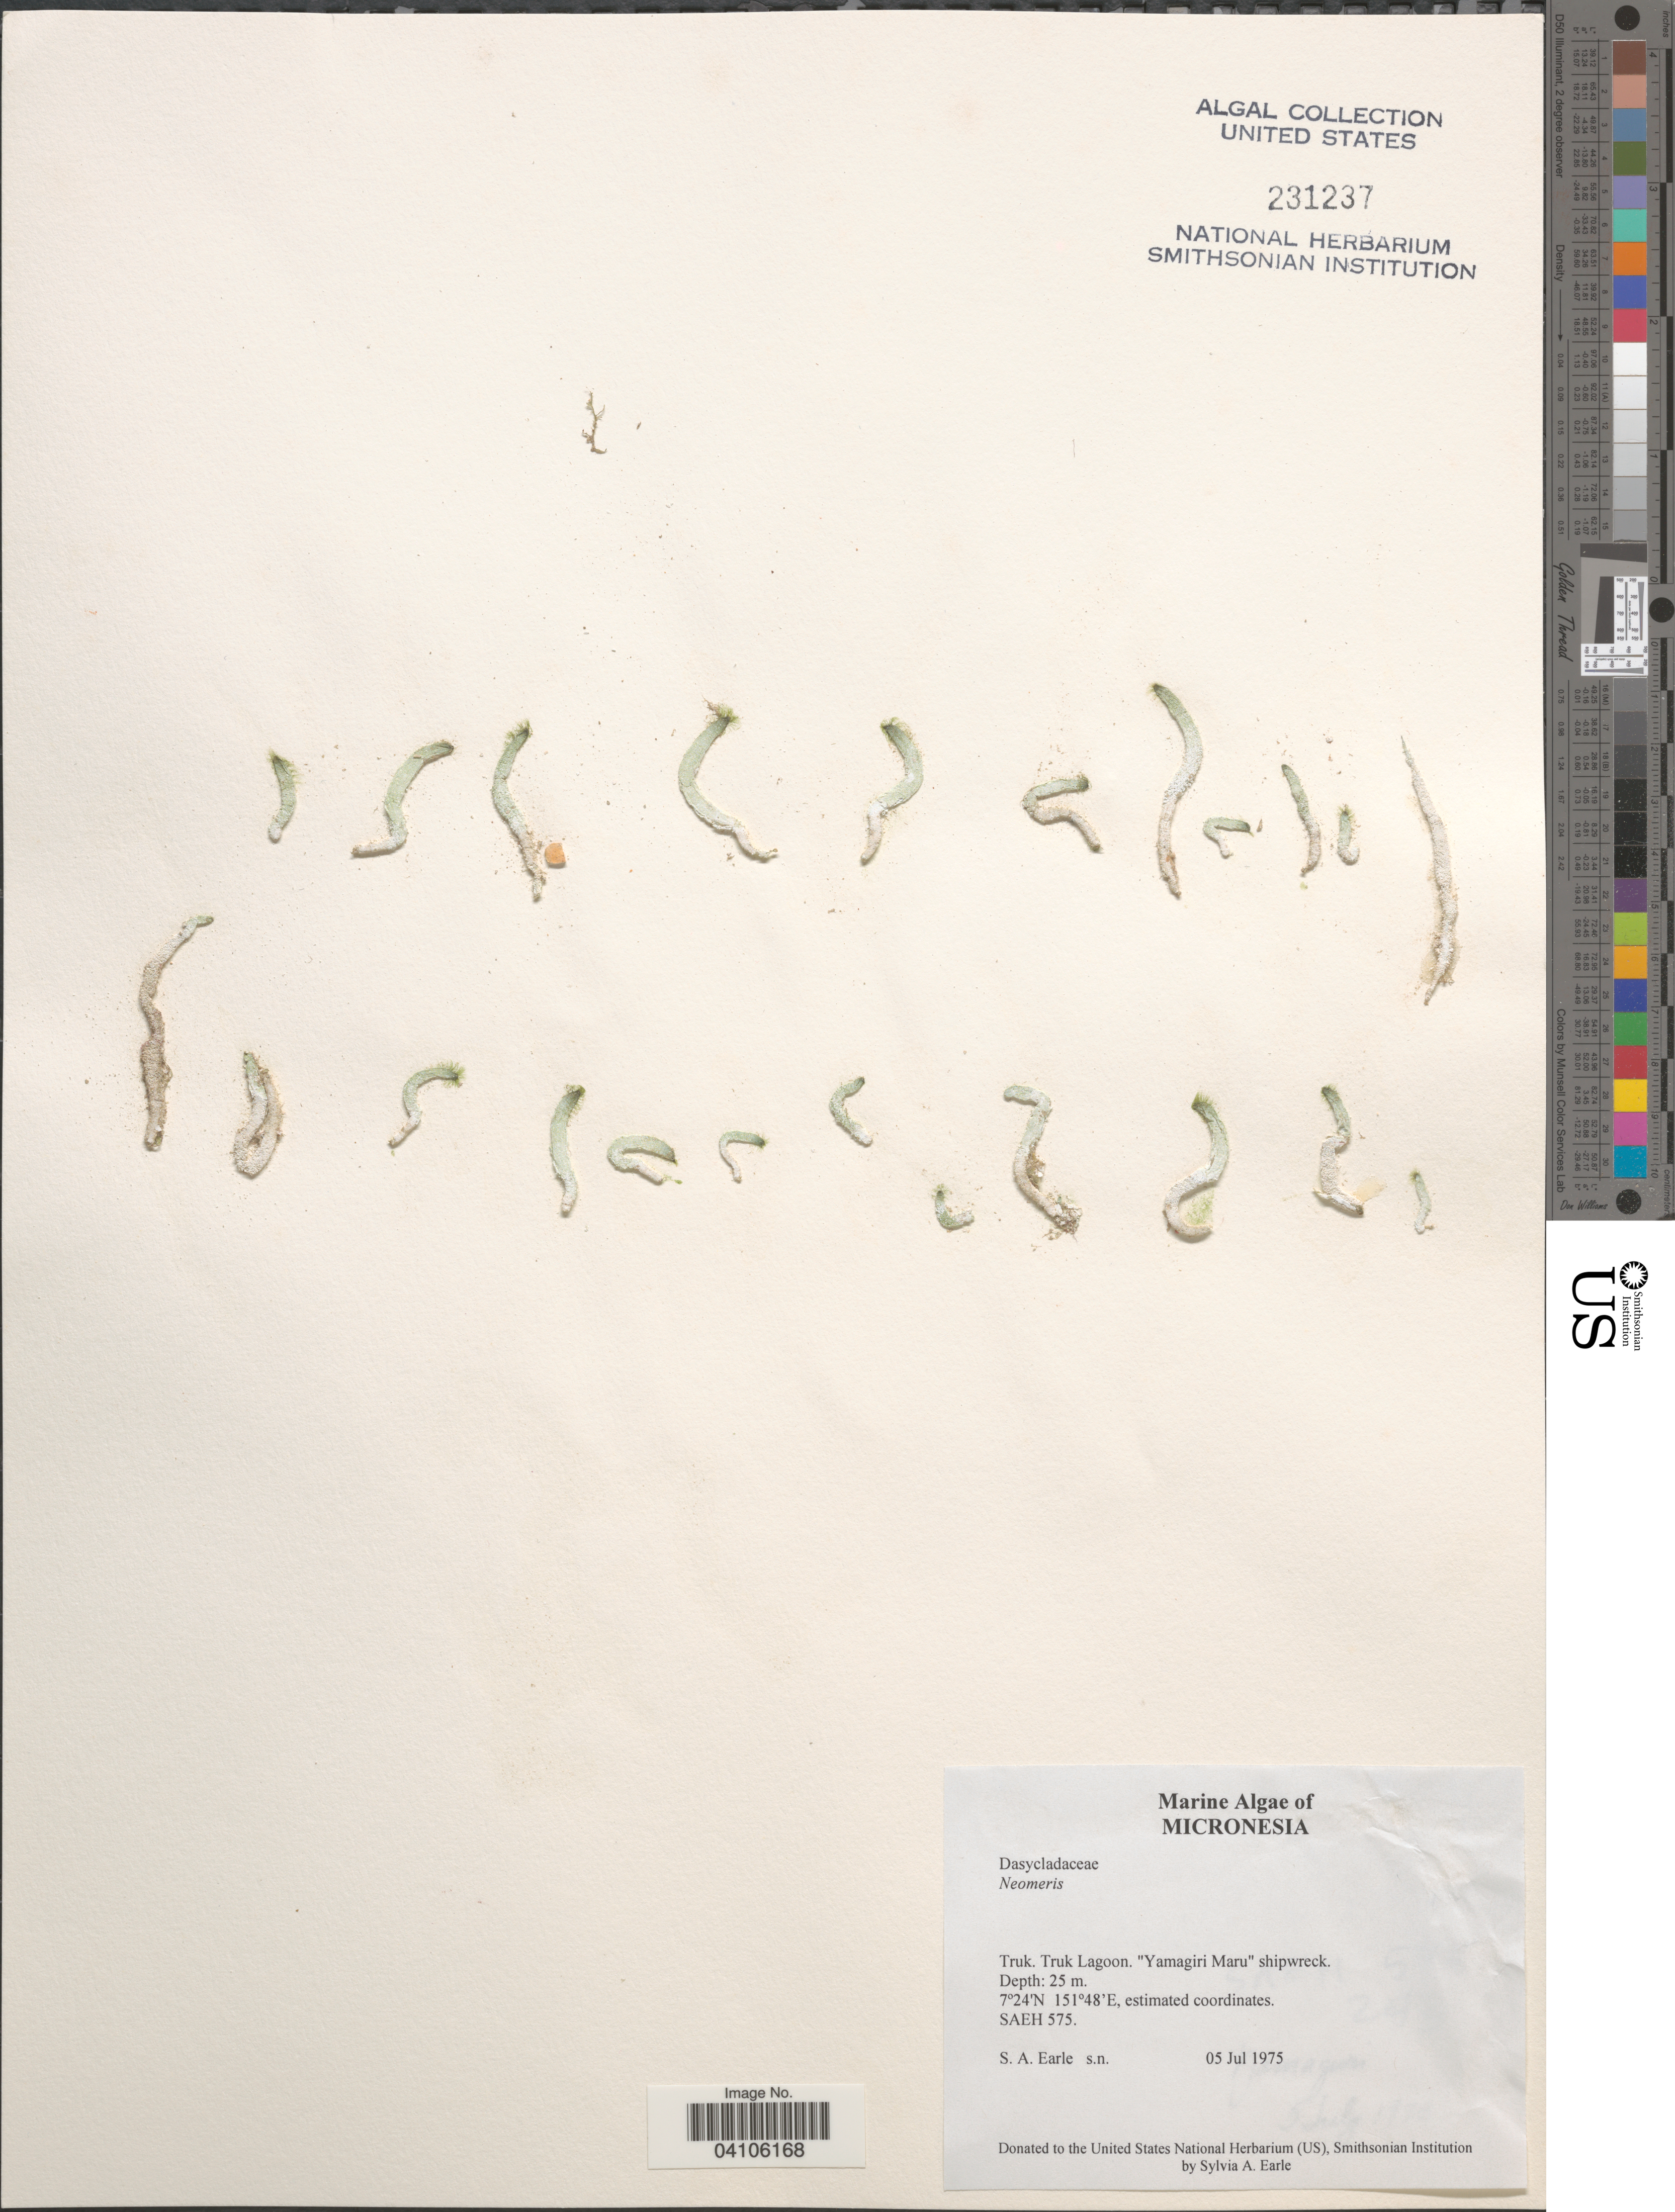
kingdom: Plantae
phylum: Chlorophyta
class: Ulvophyceae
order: Dasycladales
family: Dasycladaceae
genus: Neomeris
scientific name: Neomeris sp.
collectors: S. A. Earle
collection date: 1975-07-05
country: Micronesia, Federated States of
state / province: Truk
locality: Truk Lagoon. "Yamagiri Maru" shipwreck. SAEH 575.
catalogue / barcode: US 231237